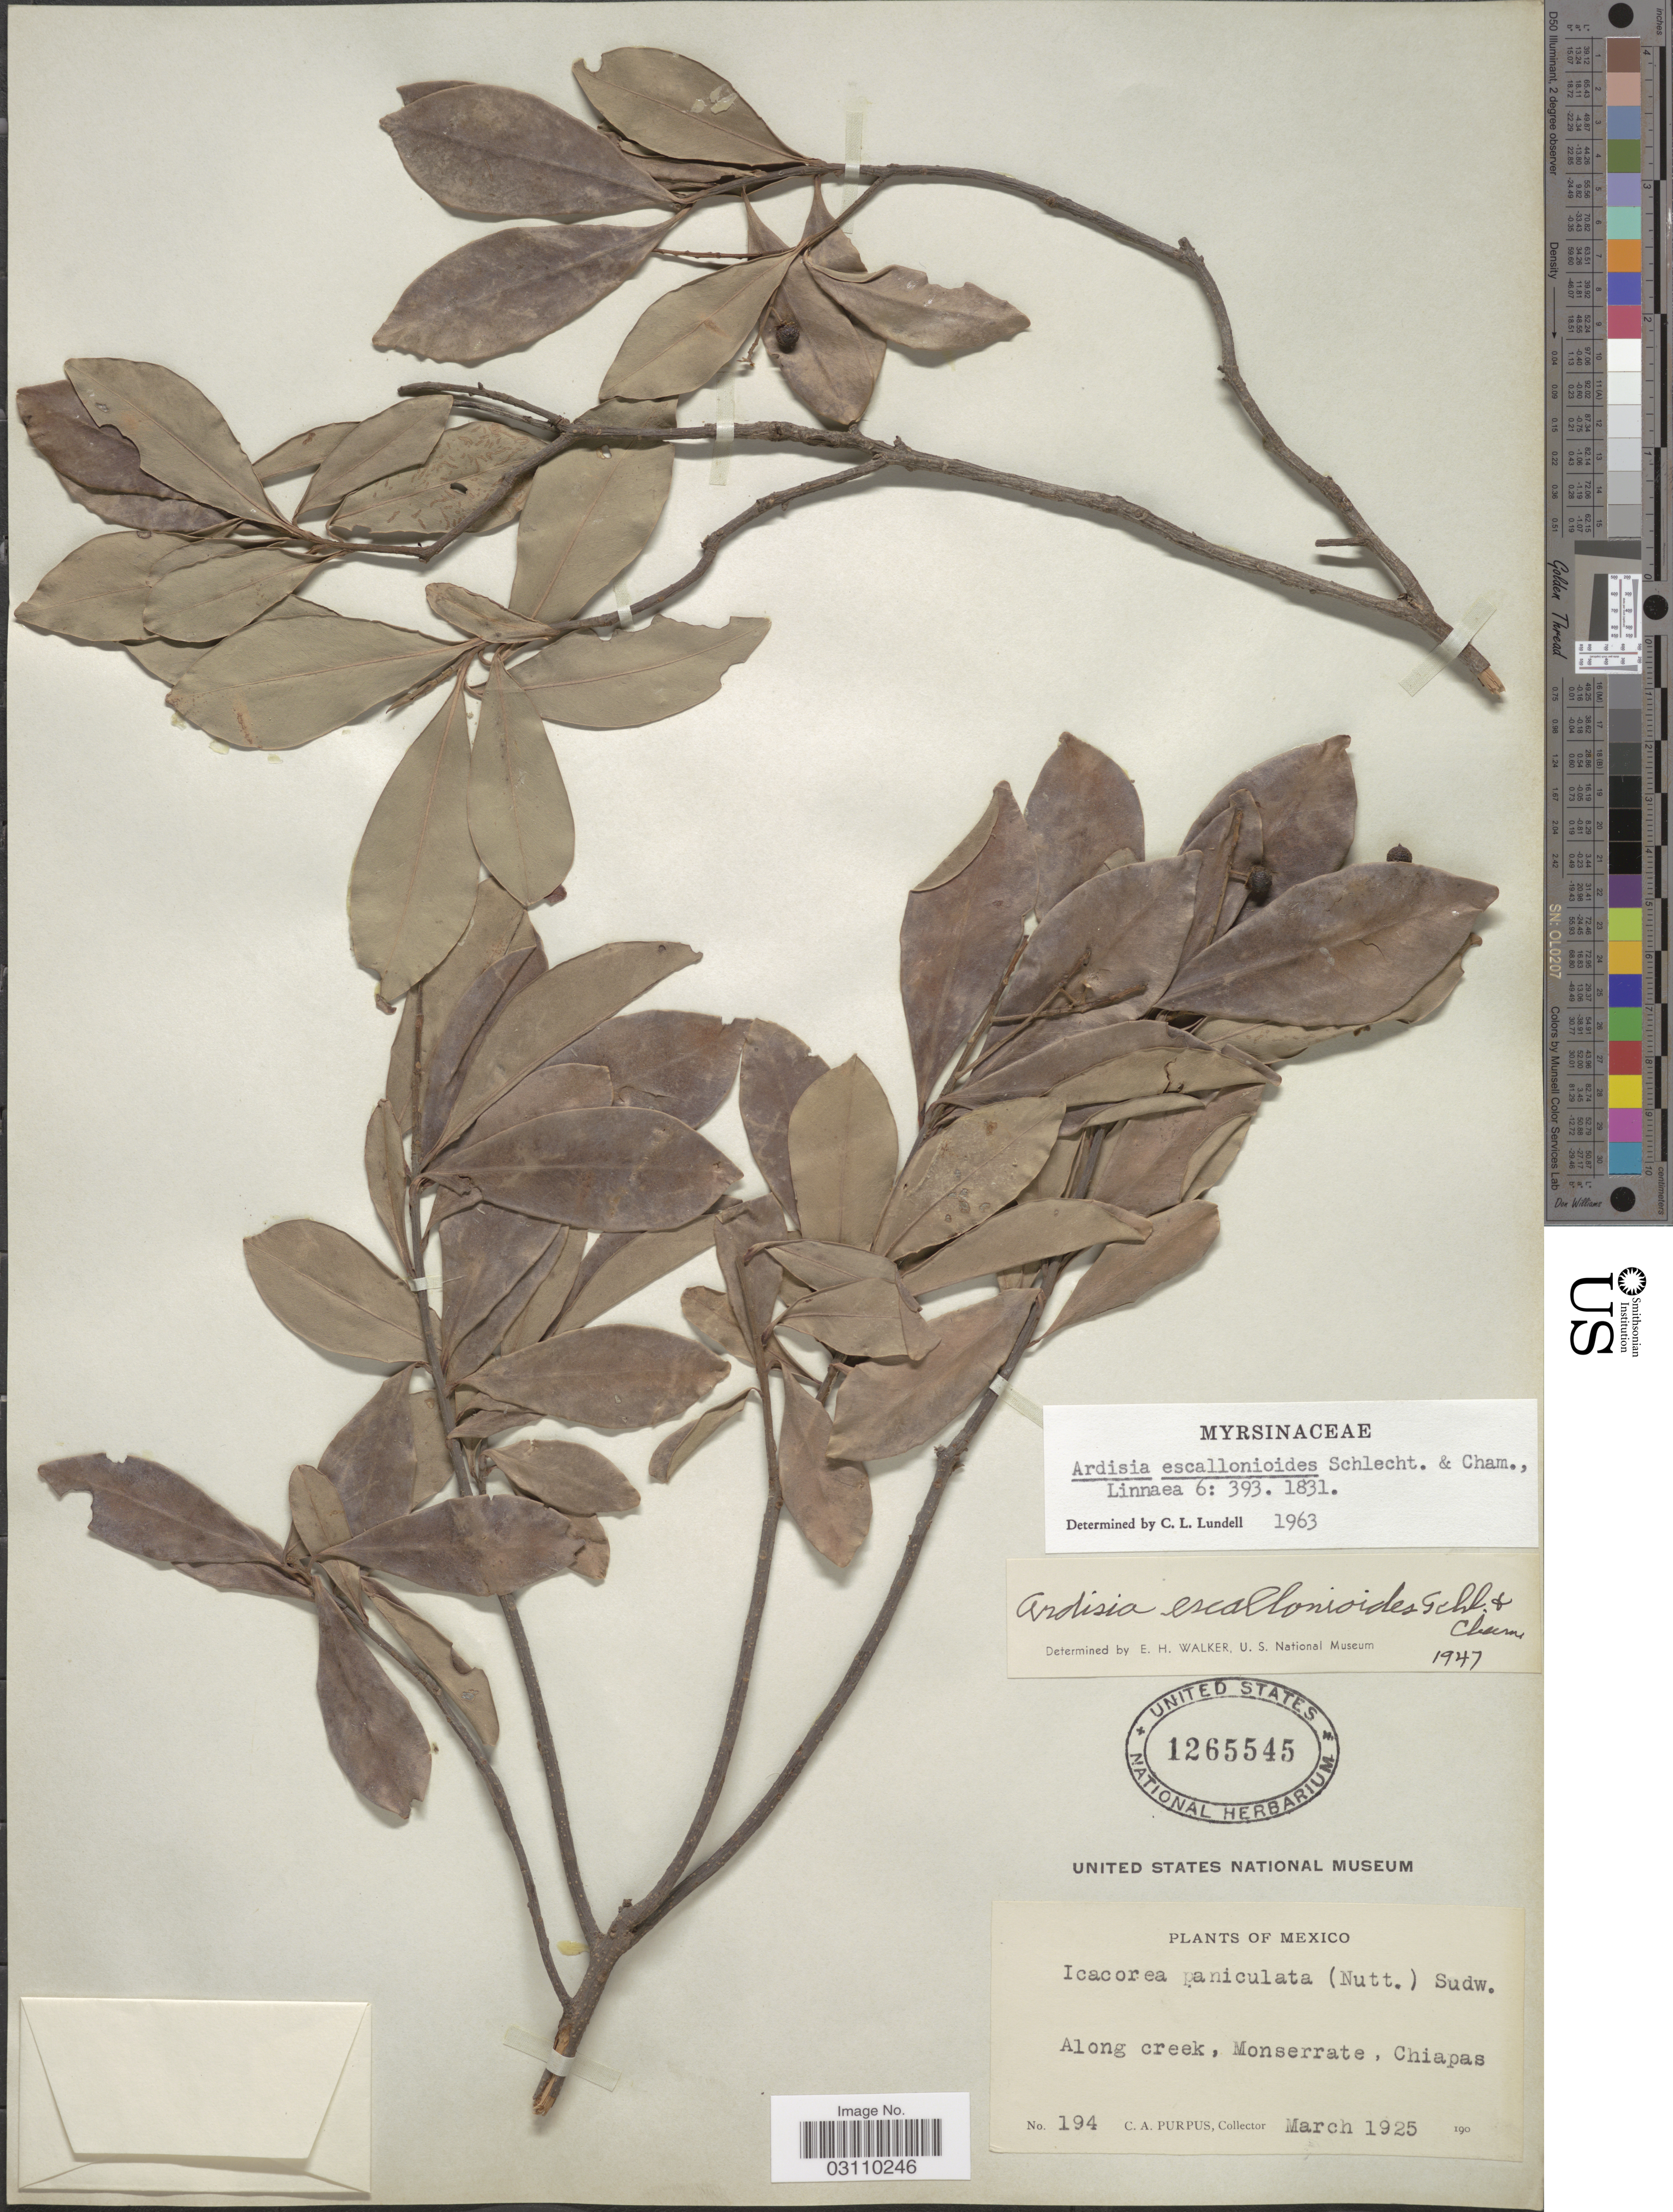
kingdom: Plantae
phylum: Tracheophyta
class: Magnoliopsida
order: Ericales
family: Primulaceae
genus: Ardisia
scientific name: Ardisia escallonioides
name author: Schltdl. & Cham.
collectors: C. A. Purpus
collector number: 194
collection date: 1925-03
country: Mexico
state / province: Chiapas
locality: Along creek, Monserrate.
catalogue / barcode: US 1265545